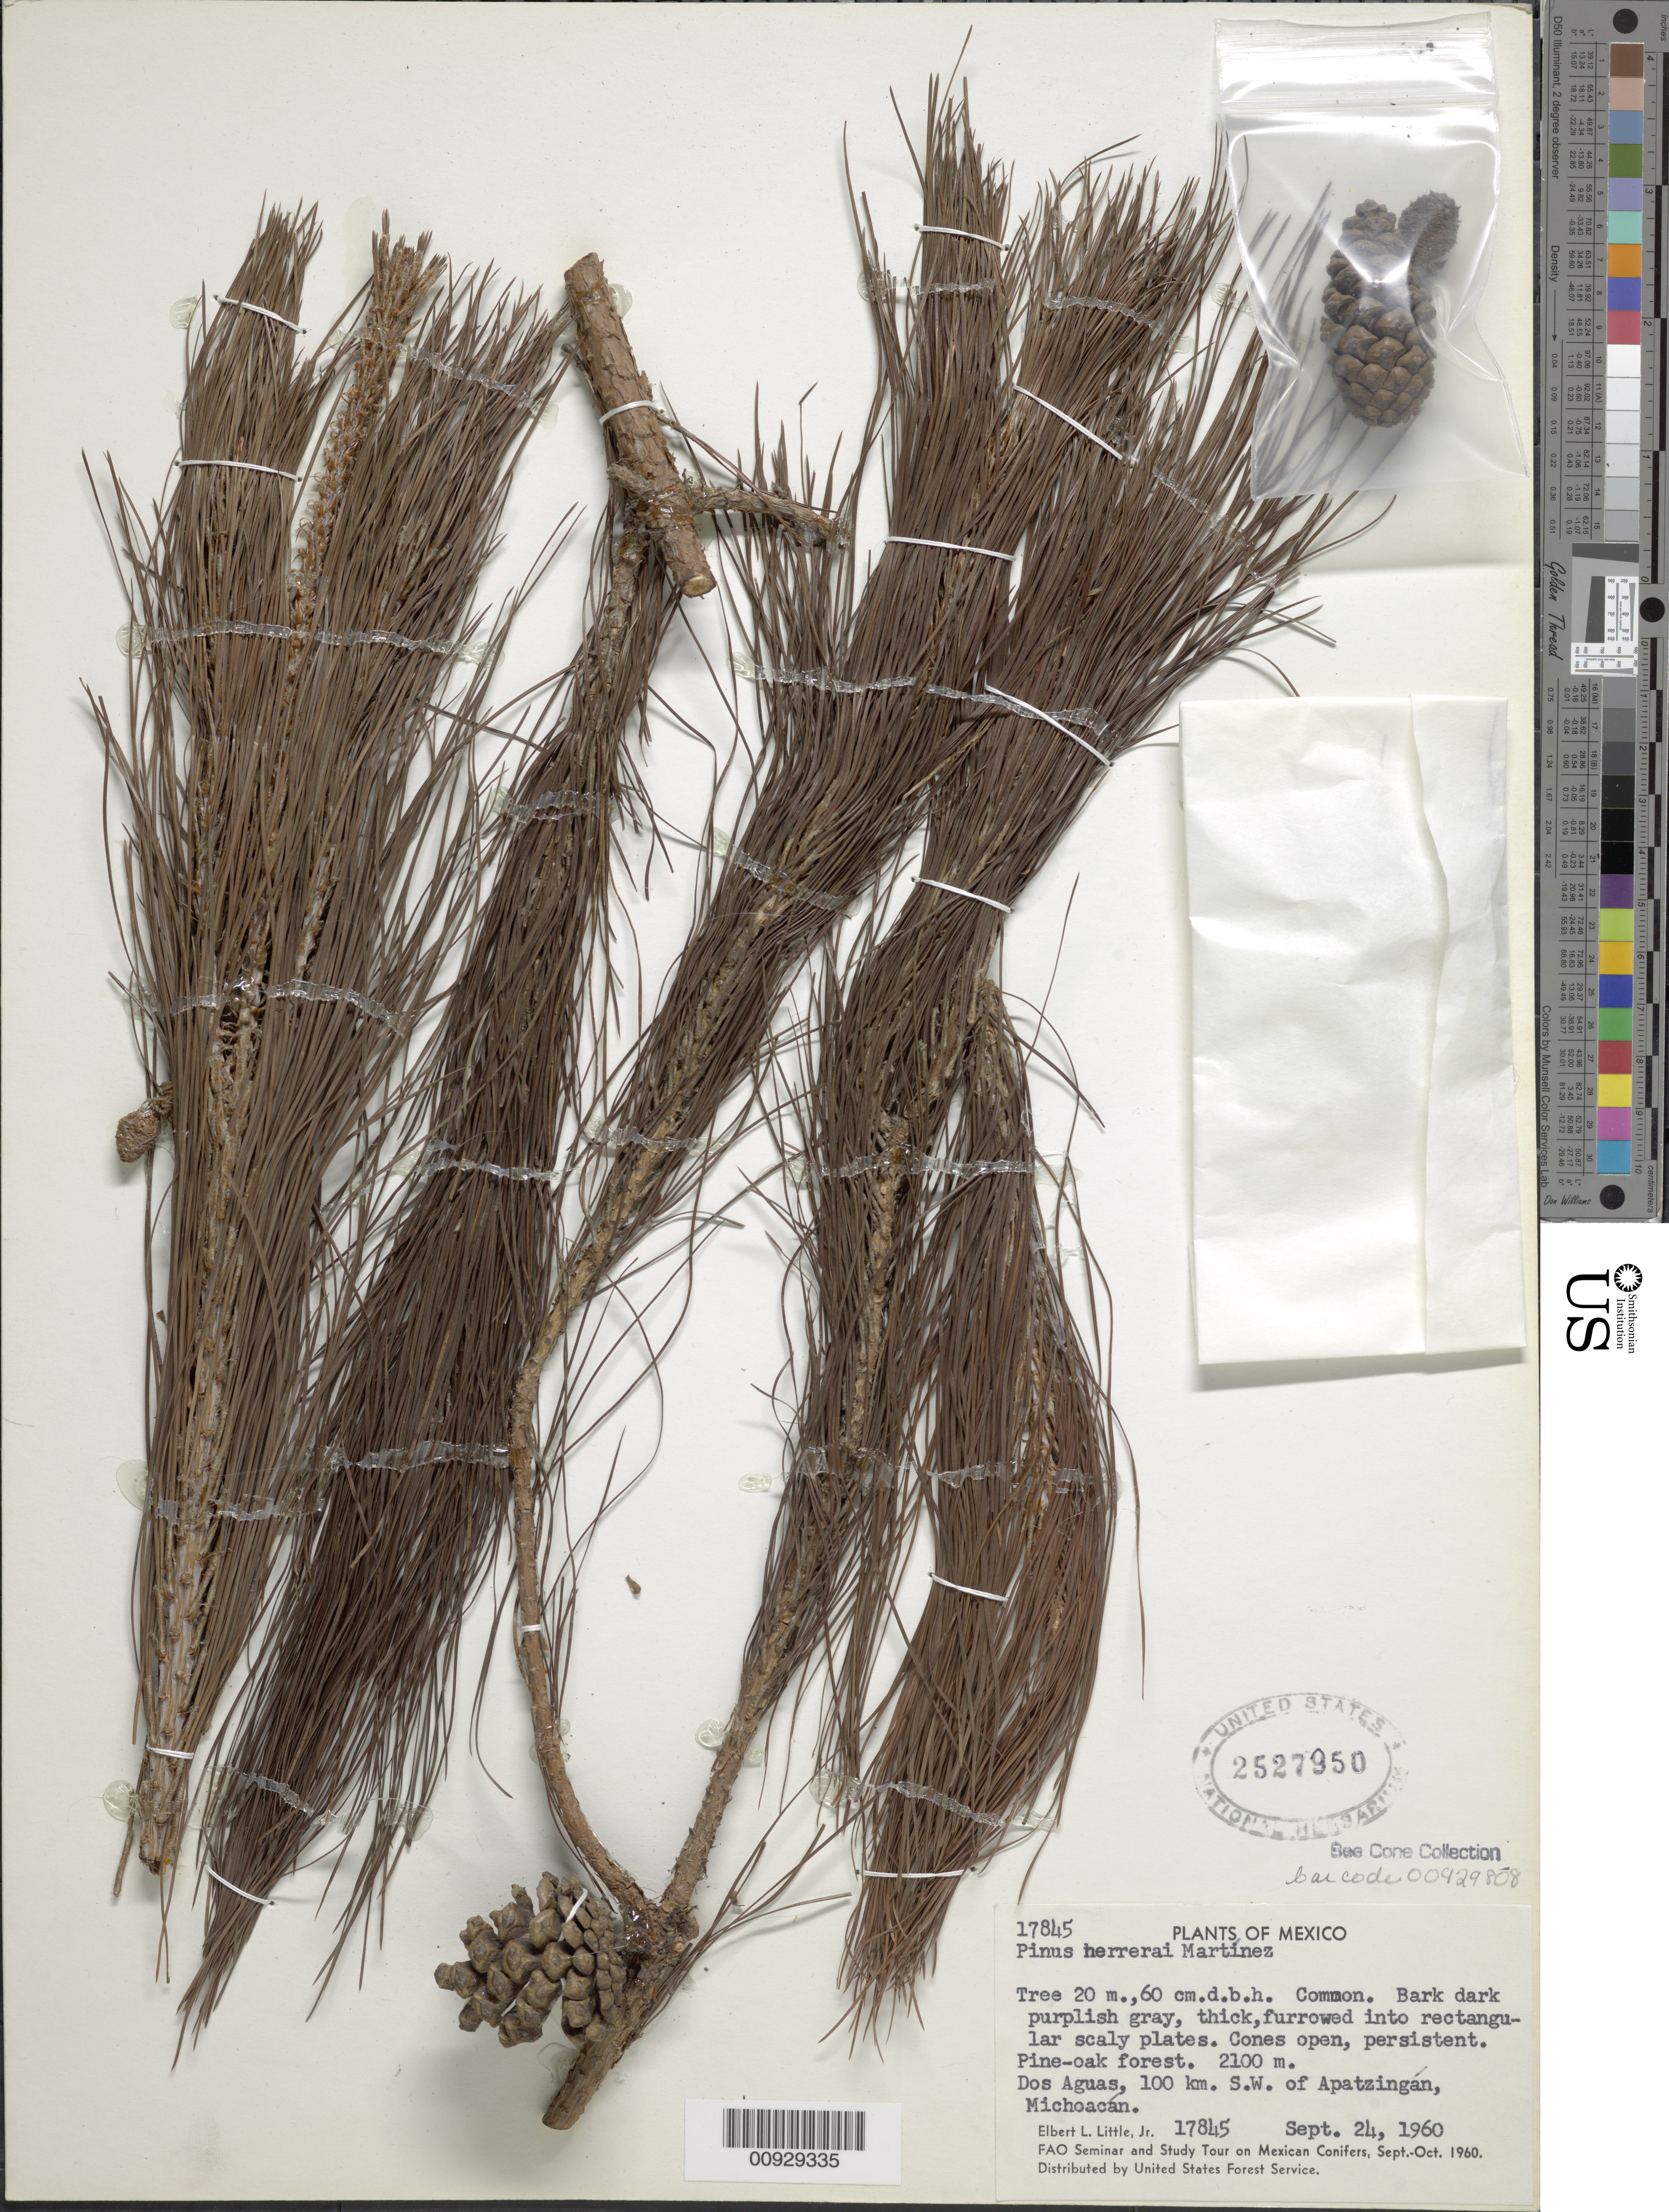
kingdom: Plantae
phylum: Tracheophyta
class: Pinopsida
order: Pinales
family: Pinaceae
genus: Pinus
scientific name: Pinus herrerae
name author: Martínez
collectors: E. L. Little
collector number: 17845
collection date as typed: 24 Sep 1960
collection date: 1960-09-24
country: Mexico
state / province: Michoacán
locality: Dos Aguas, 100 km. SW of Apatzingán.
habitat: Pine-oak forest.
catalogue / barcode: US 2527950